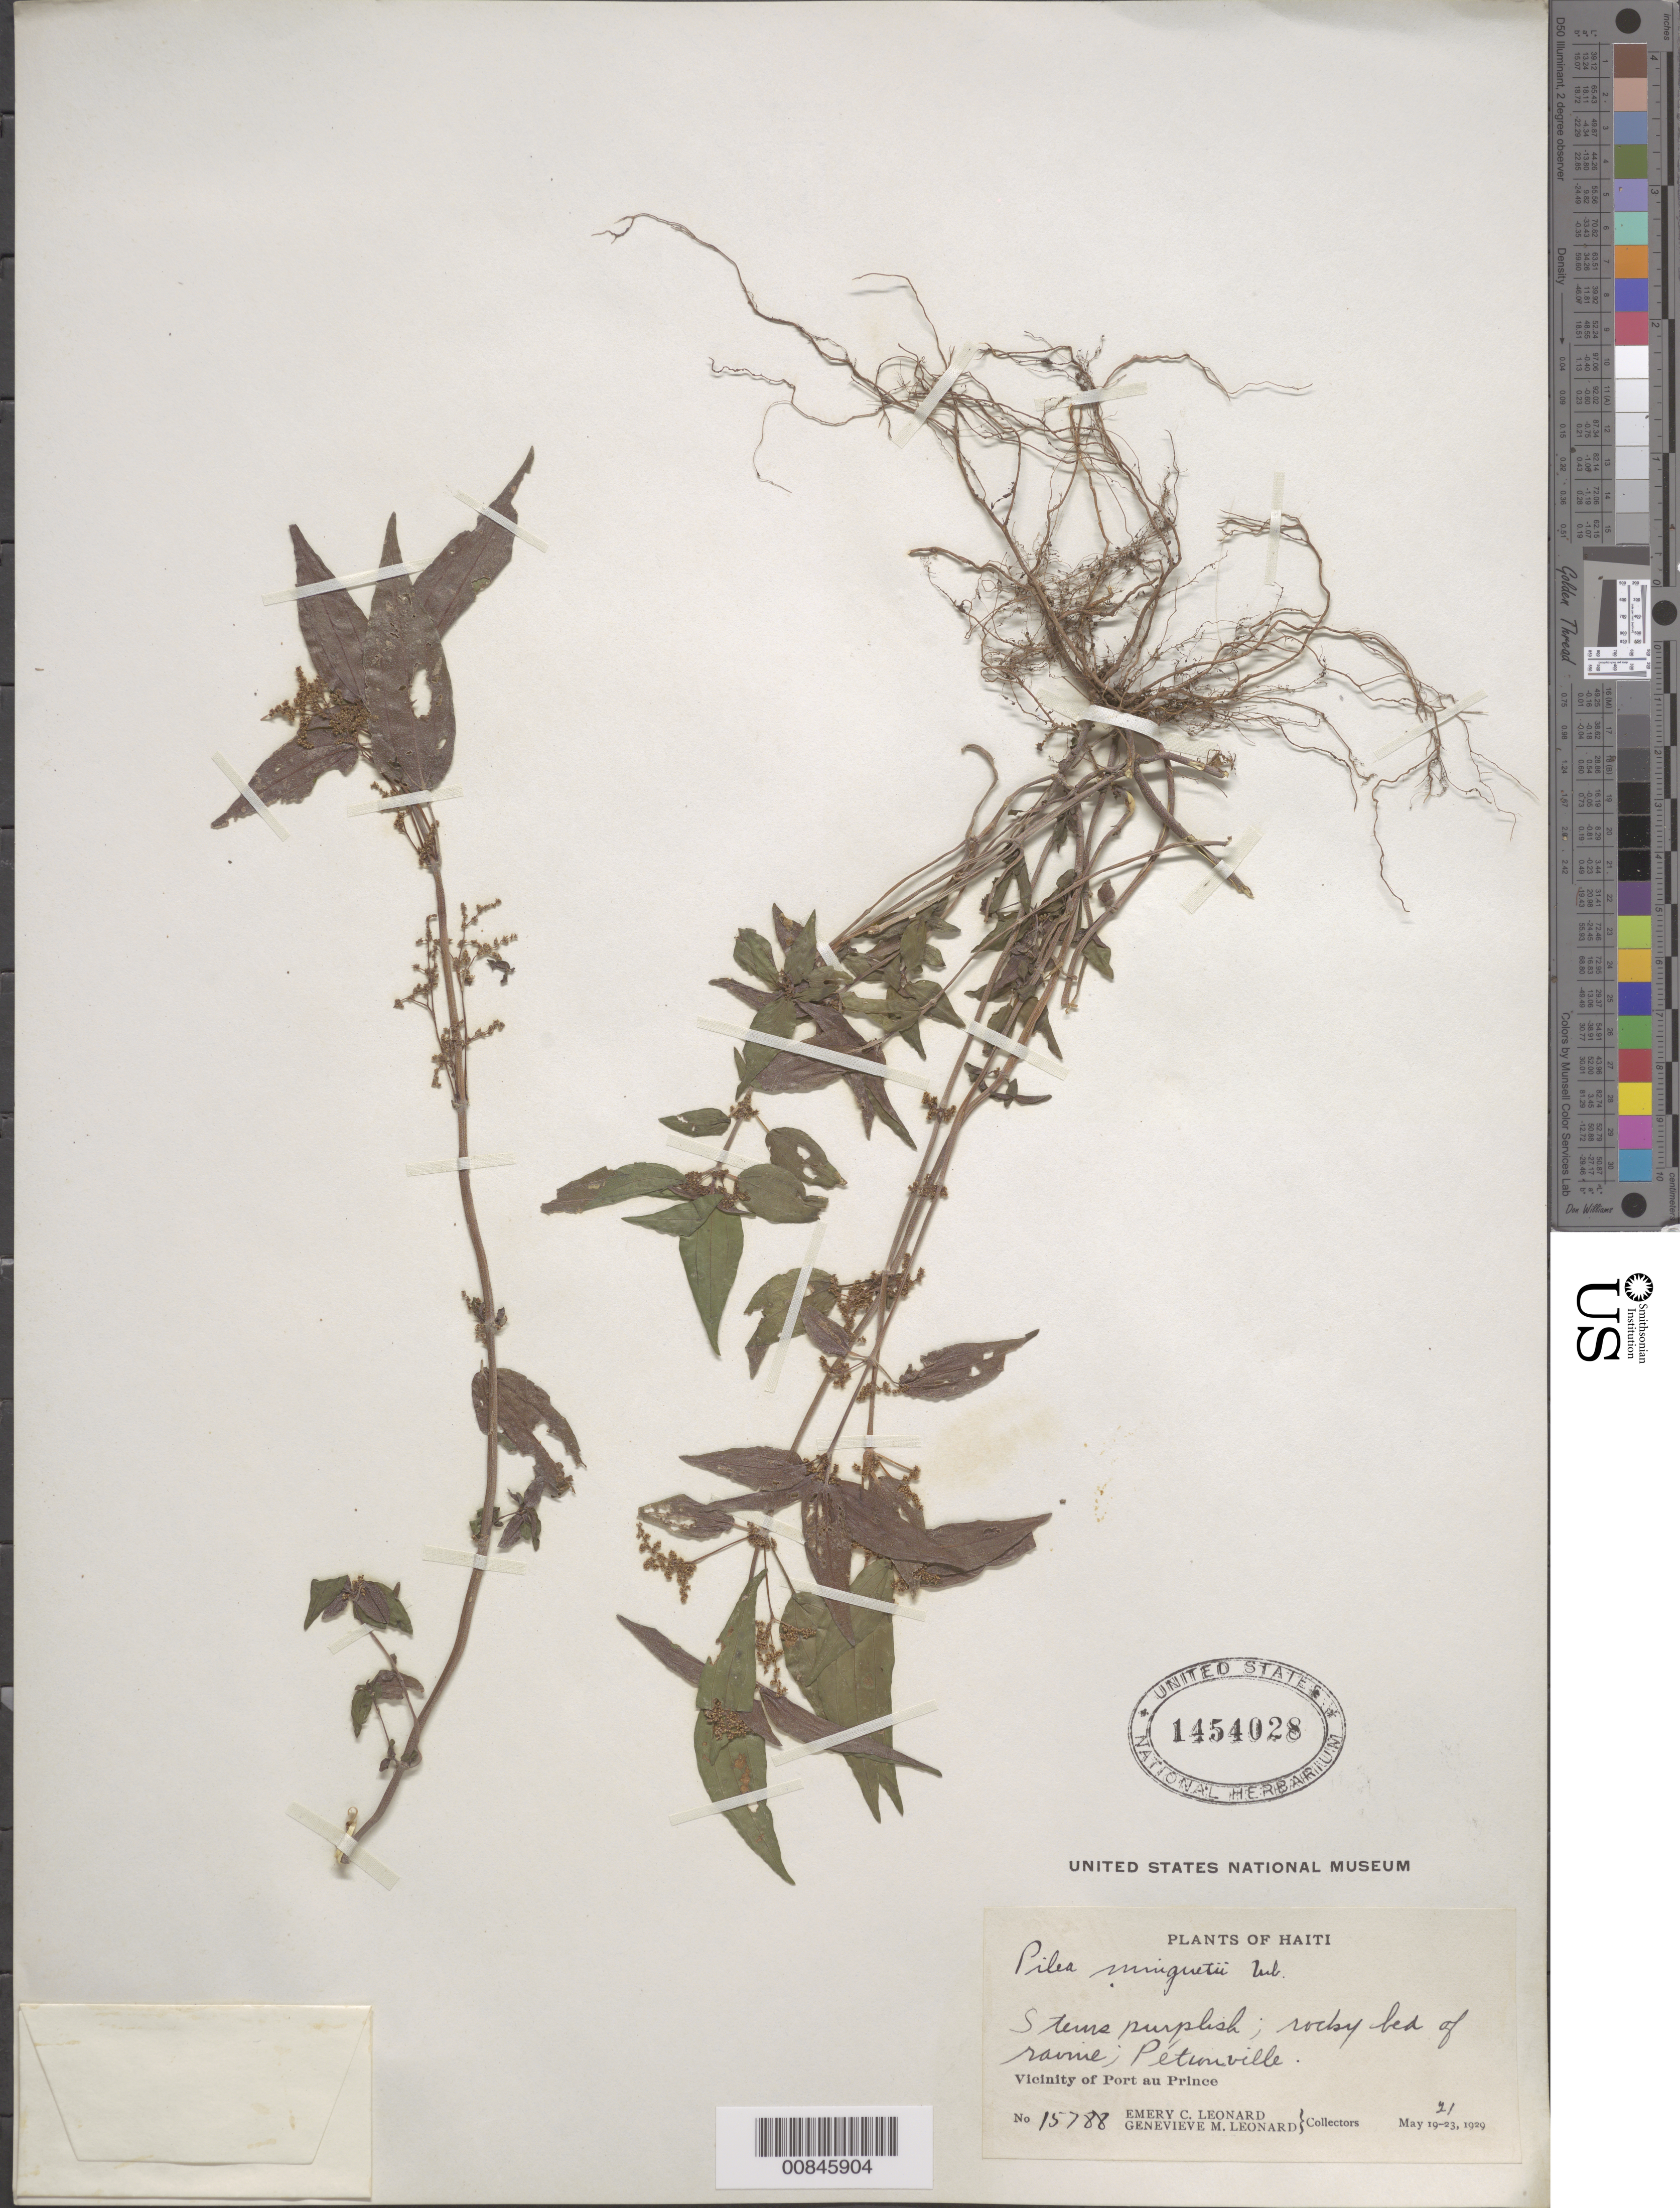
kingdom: Plantae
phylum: Tracheophyta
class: Magnoliopsida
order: Rosales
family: Urticaceae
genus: Pilea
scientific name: Pilea minguetii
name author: Urb.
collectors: E. C. Leonard & G. M. Leonard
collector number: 15788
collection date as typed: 21 May 1929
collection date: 1929-05-21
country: Haiti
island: Hispaniola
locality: Vicinity of Port au Prince. Pétionville.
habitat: Rocky bed of ravine.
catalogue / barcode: US 1454028